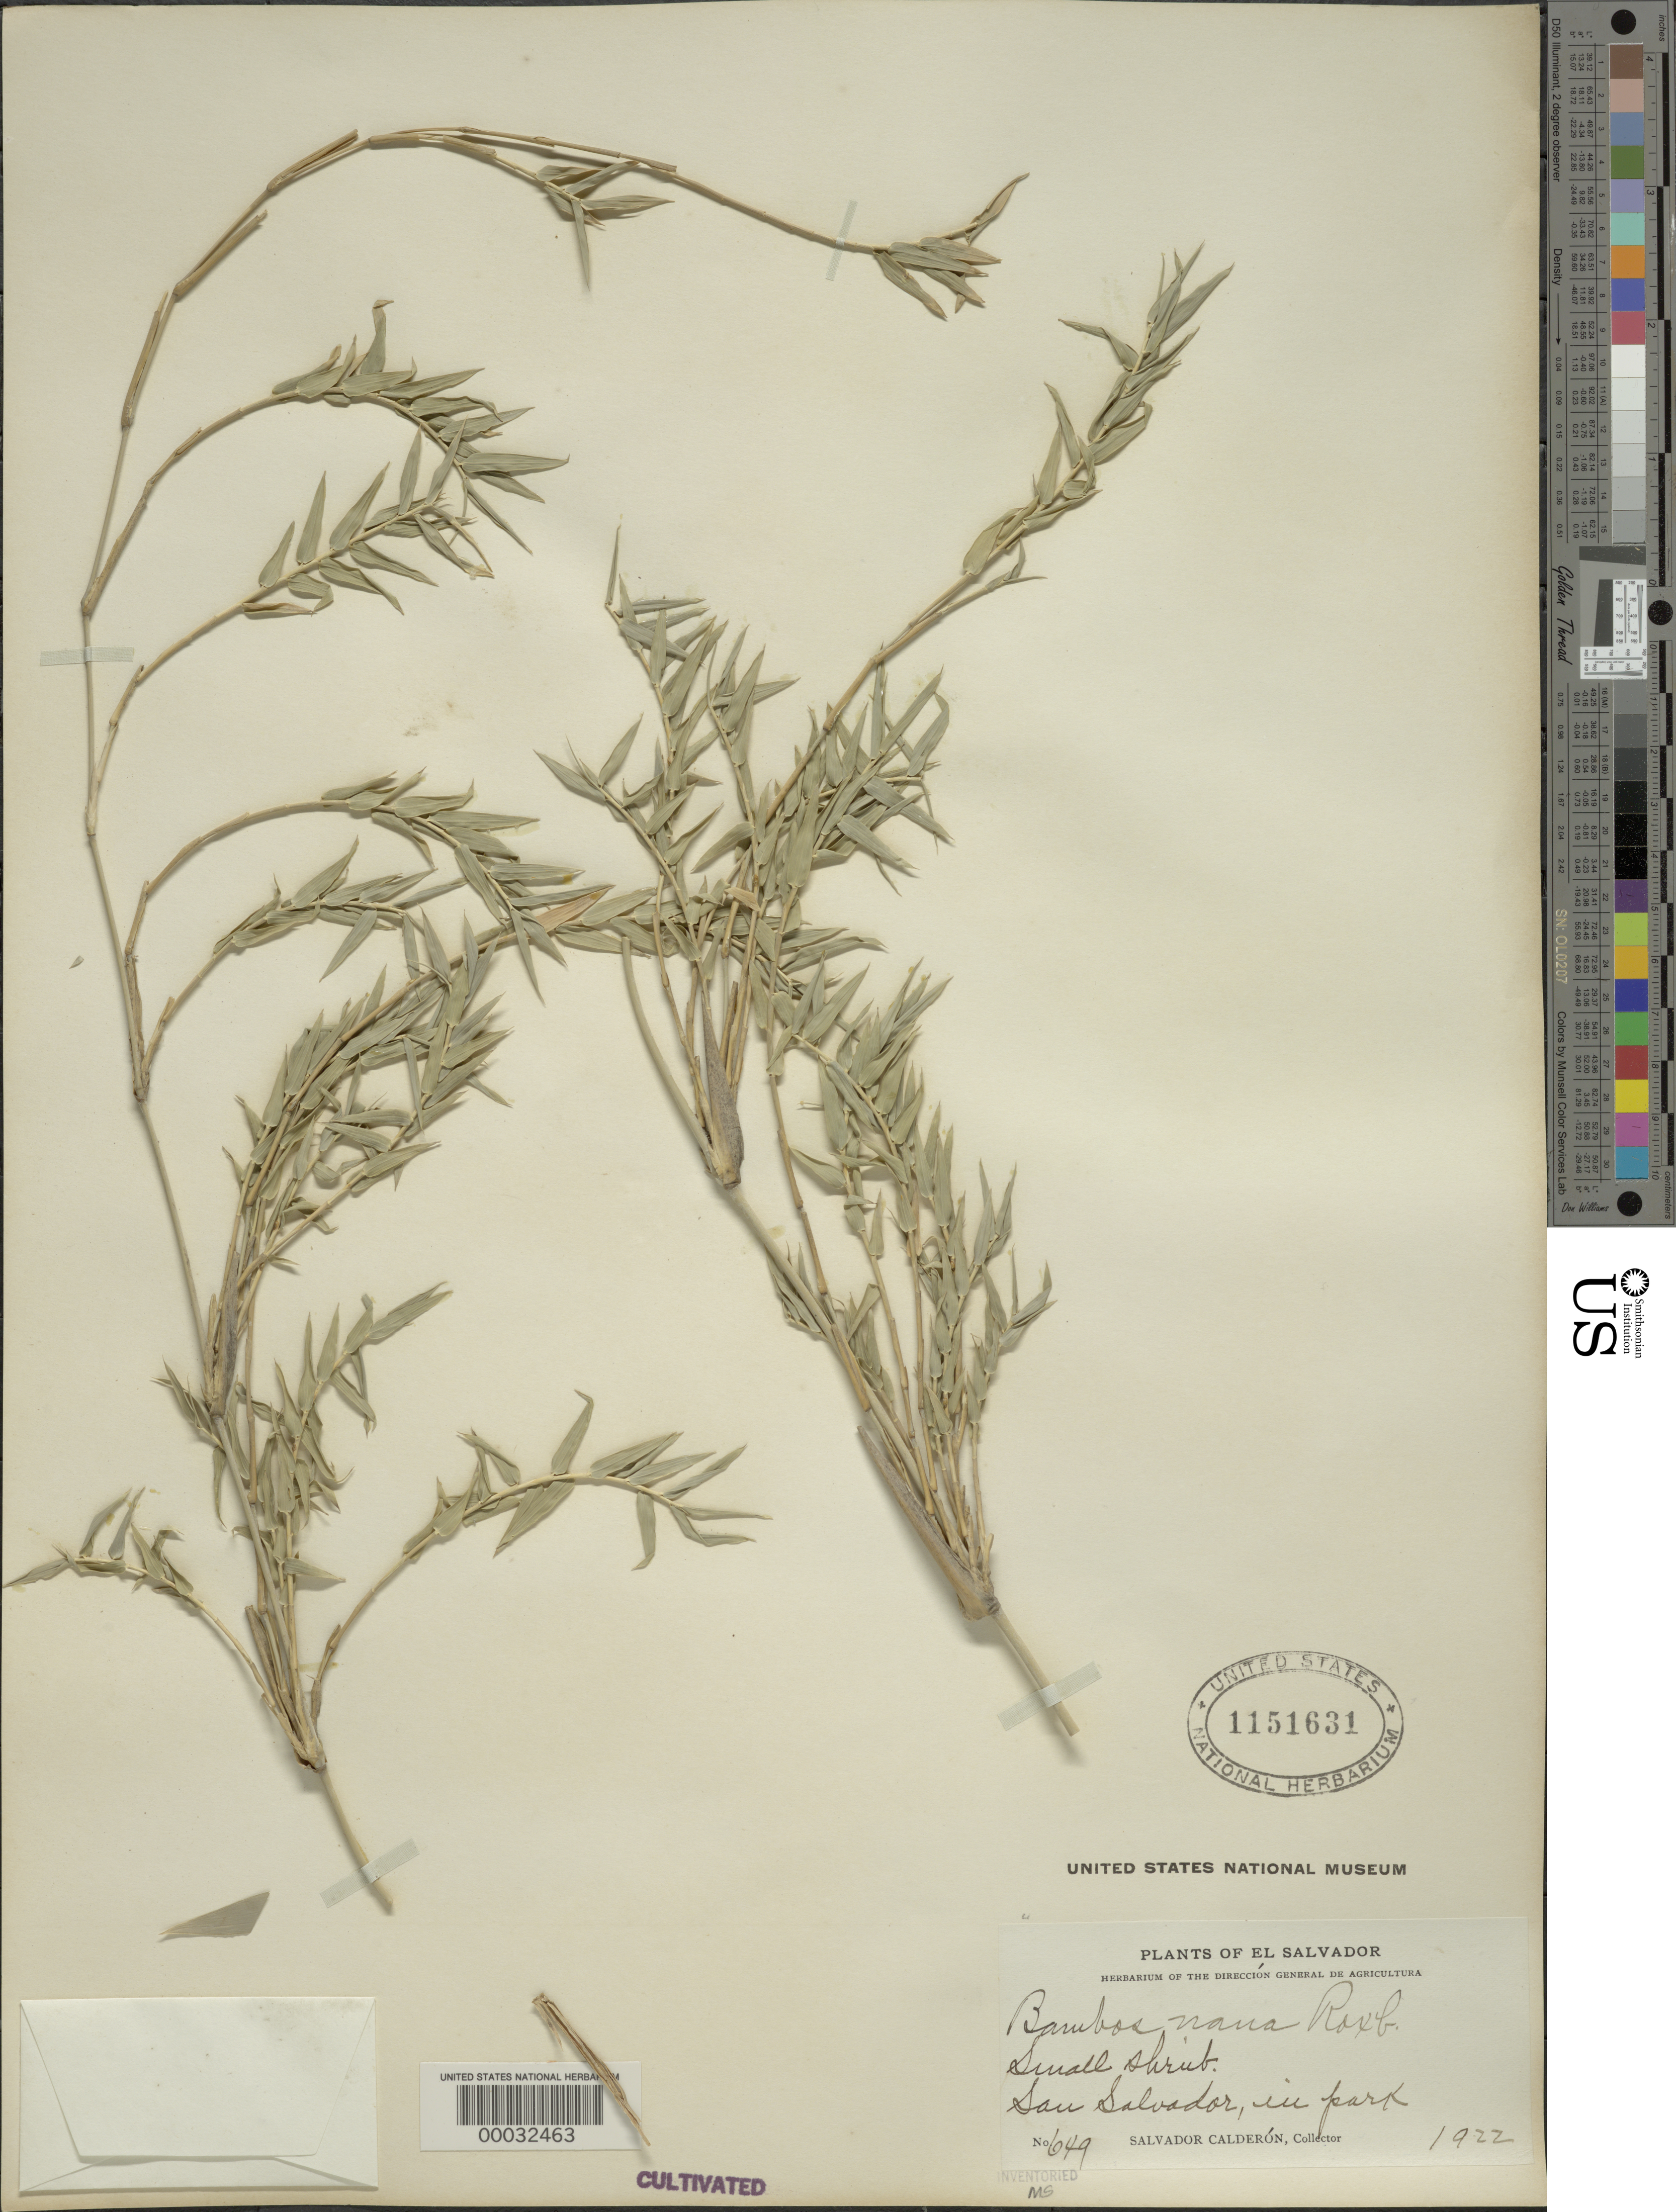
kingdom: Plantae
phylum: Tracheophyta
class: Liliopsida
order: Poales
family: Poaceae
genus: Bambusa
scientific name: Bambusa multiplex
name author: (Lour.) Raeusch. ex Schult. & Schult. f.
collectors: S. Calderón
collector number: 649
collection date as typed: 1922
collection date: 1922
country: El Salvador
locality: San salvador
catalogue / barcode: US 1151631